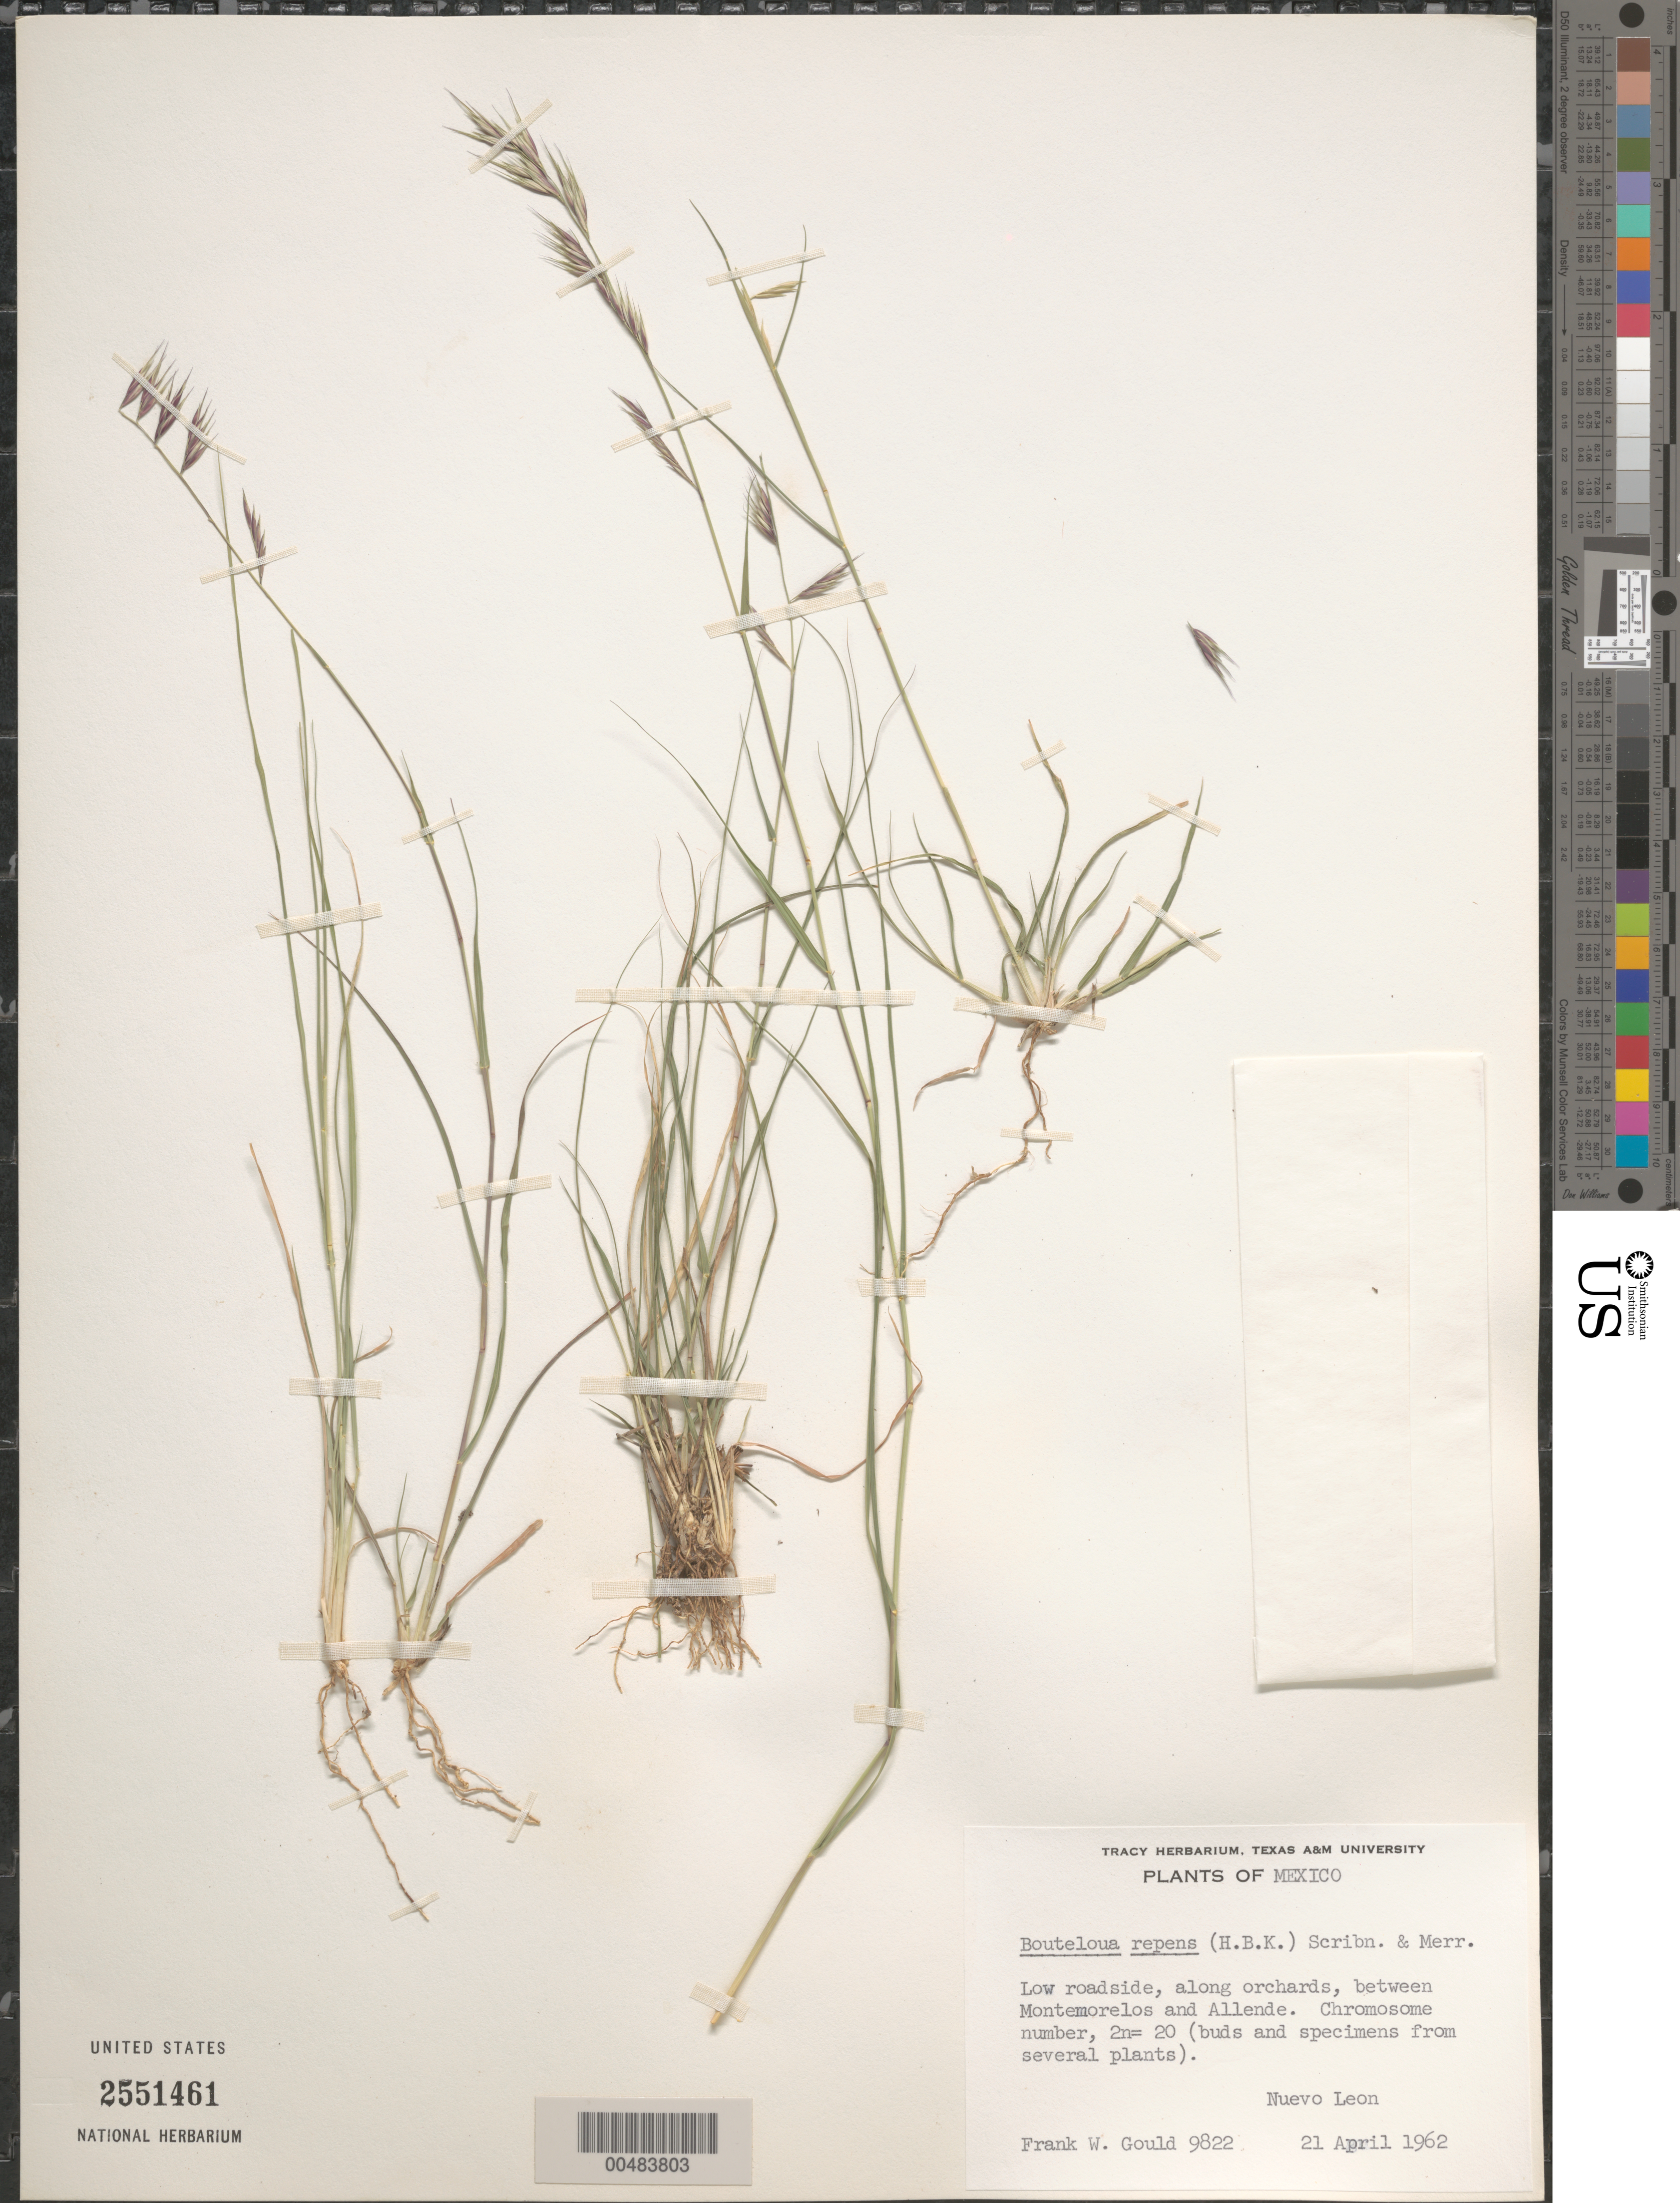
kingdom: Plantae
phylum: Tracheophyta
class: Liliopsida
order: Poales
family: Poaceae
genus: Bouteloua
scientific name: Bouteloua repens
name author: (Kunth) Scribn. & Merr.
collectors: F. W. Gould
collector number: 9822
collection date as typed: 21 Apr 1962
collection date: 1962-04-21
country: Mexico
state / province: Nuevo León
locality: Between Montemorelos and Allende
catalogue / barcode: US 2551461